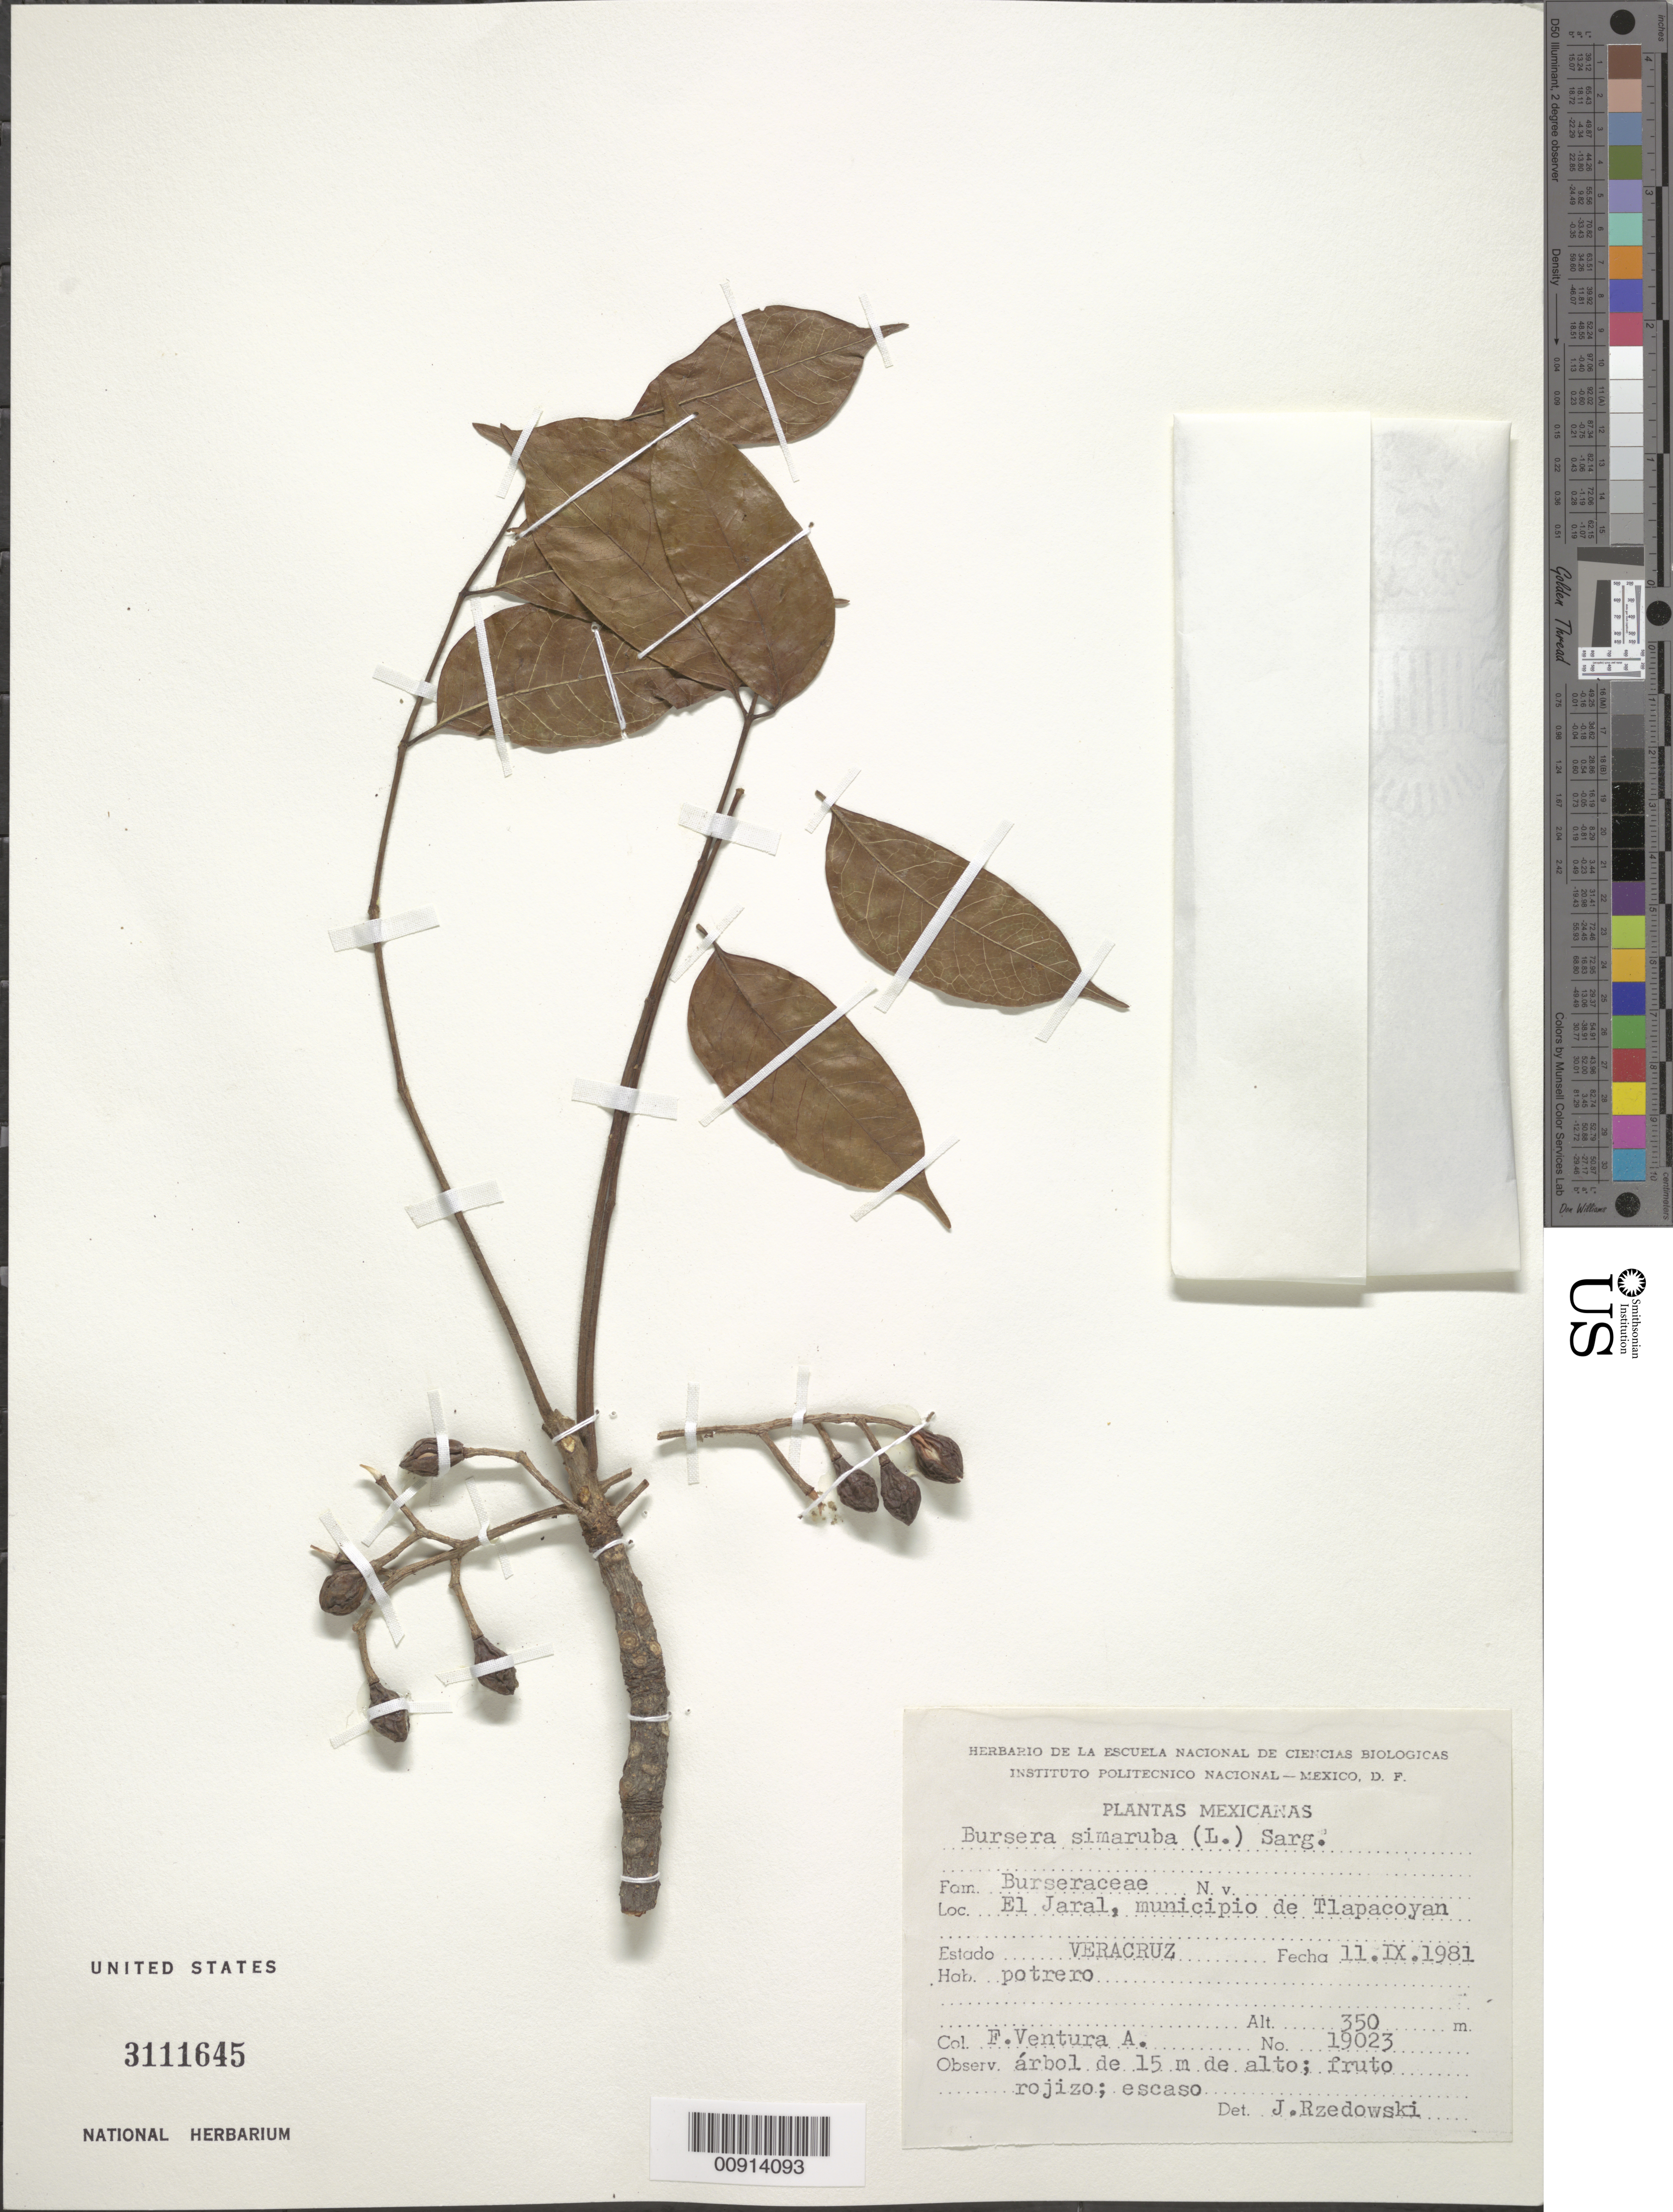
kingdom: Plantae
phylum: Tracheophyta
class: Magnoliopsida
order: Sapindales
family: Burseraceae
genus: Bursera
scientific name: Bursera simaruba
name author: (L.) Sarg.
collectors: F. Ventura A.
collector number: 19023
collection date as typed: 11 Sep 1981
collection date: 1981-09-11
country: Mexico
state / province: Veracruz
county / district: Tlapacoyan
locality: El Jaral, municipio de Tlapacoyan, Estado Veracruz.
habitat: Potrero.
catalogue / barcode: US 3111645